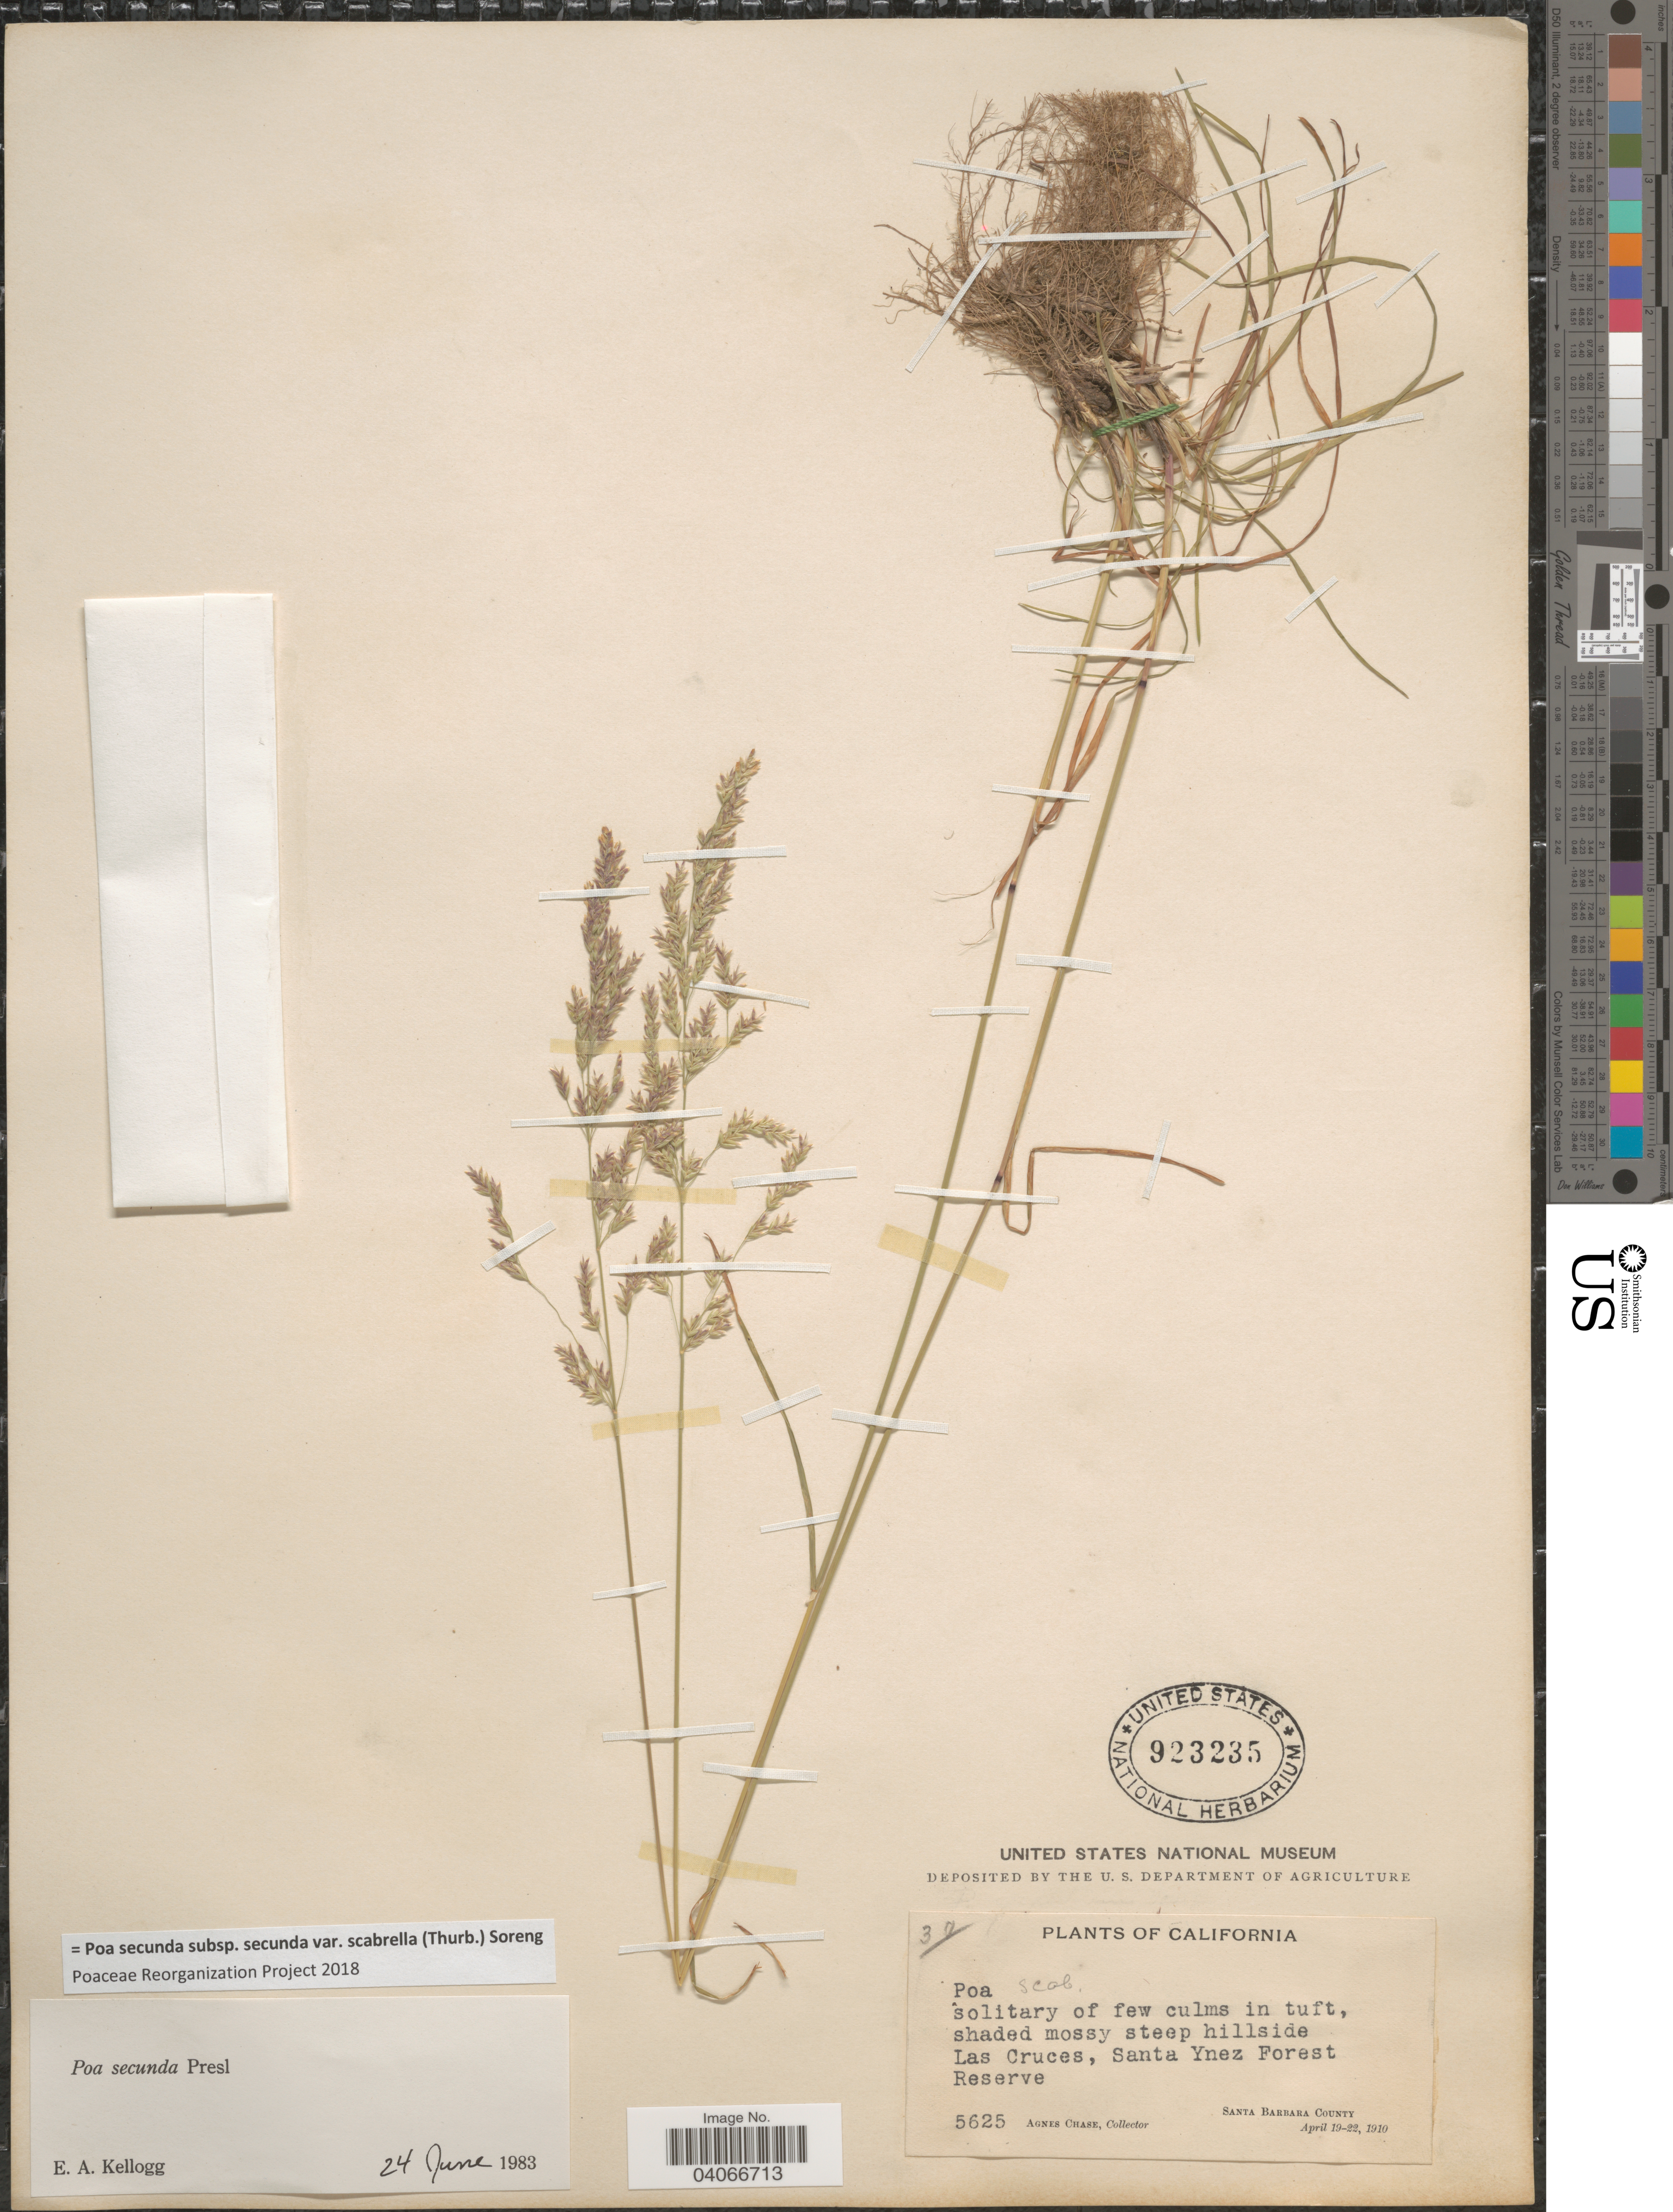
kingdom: Plantae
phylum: Tracheophyta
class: Liliopsida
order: Poales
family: Poaceae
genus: Poa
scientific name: Poa secunda subsp. secunda var. scabrella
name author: (Thurb.) Soreng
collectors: A. Chase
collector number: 5625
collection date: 1910-04-19/1910-04-22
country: United States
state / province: California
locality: Shaded mossy steep hillside Las Cruces, Santa Ynez Forest Reserve.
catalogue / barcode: US 923235